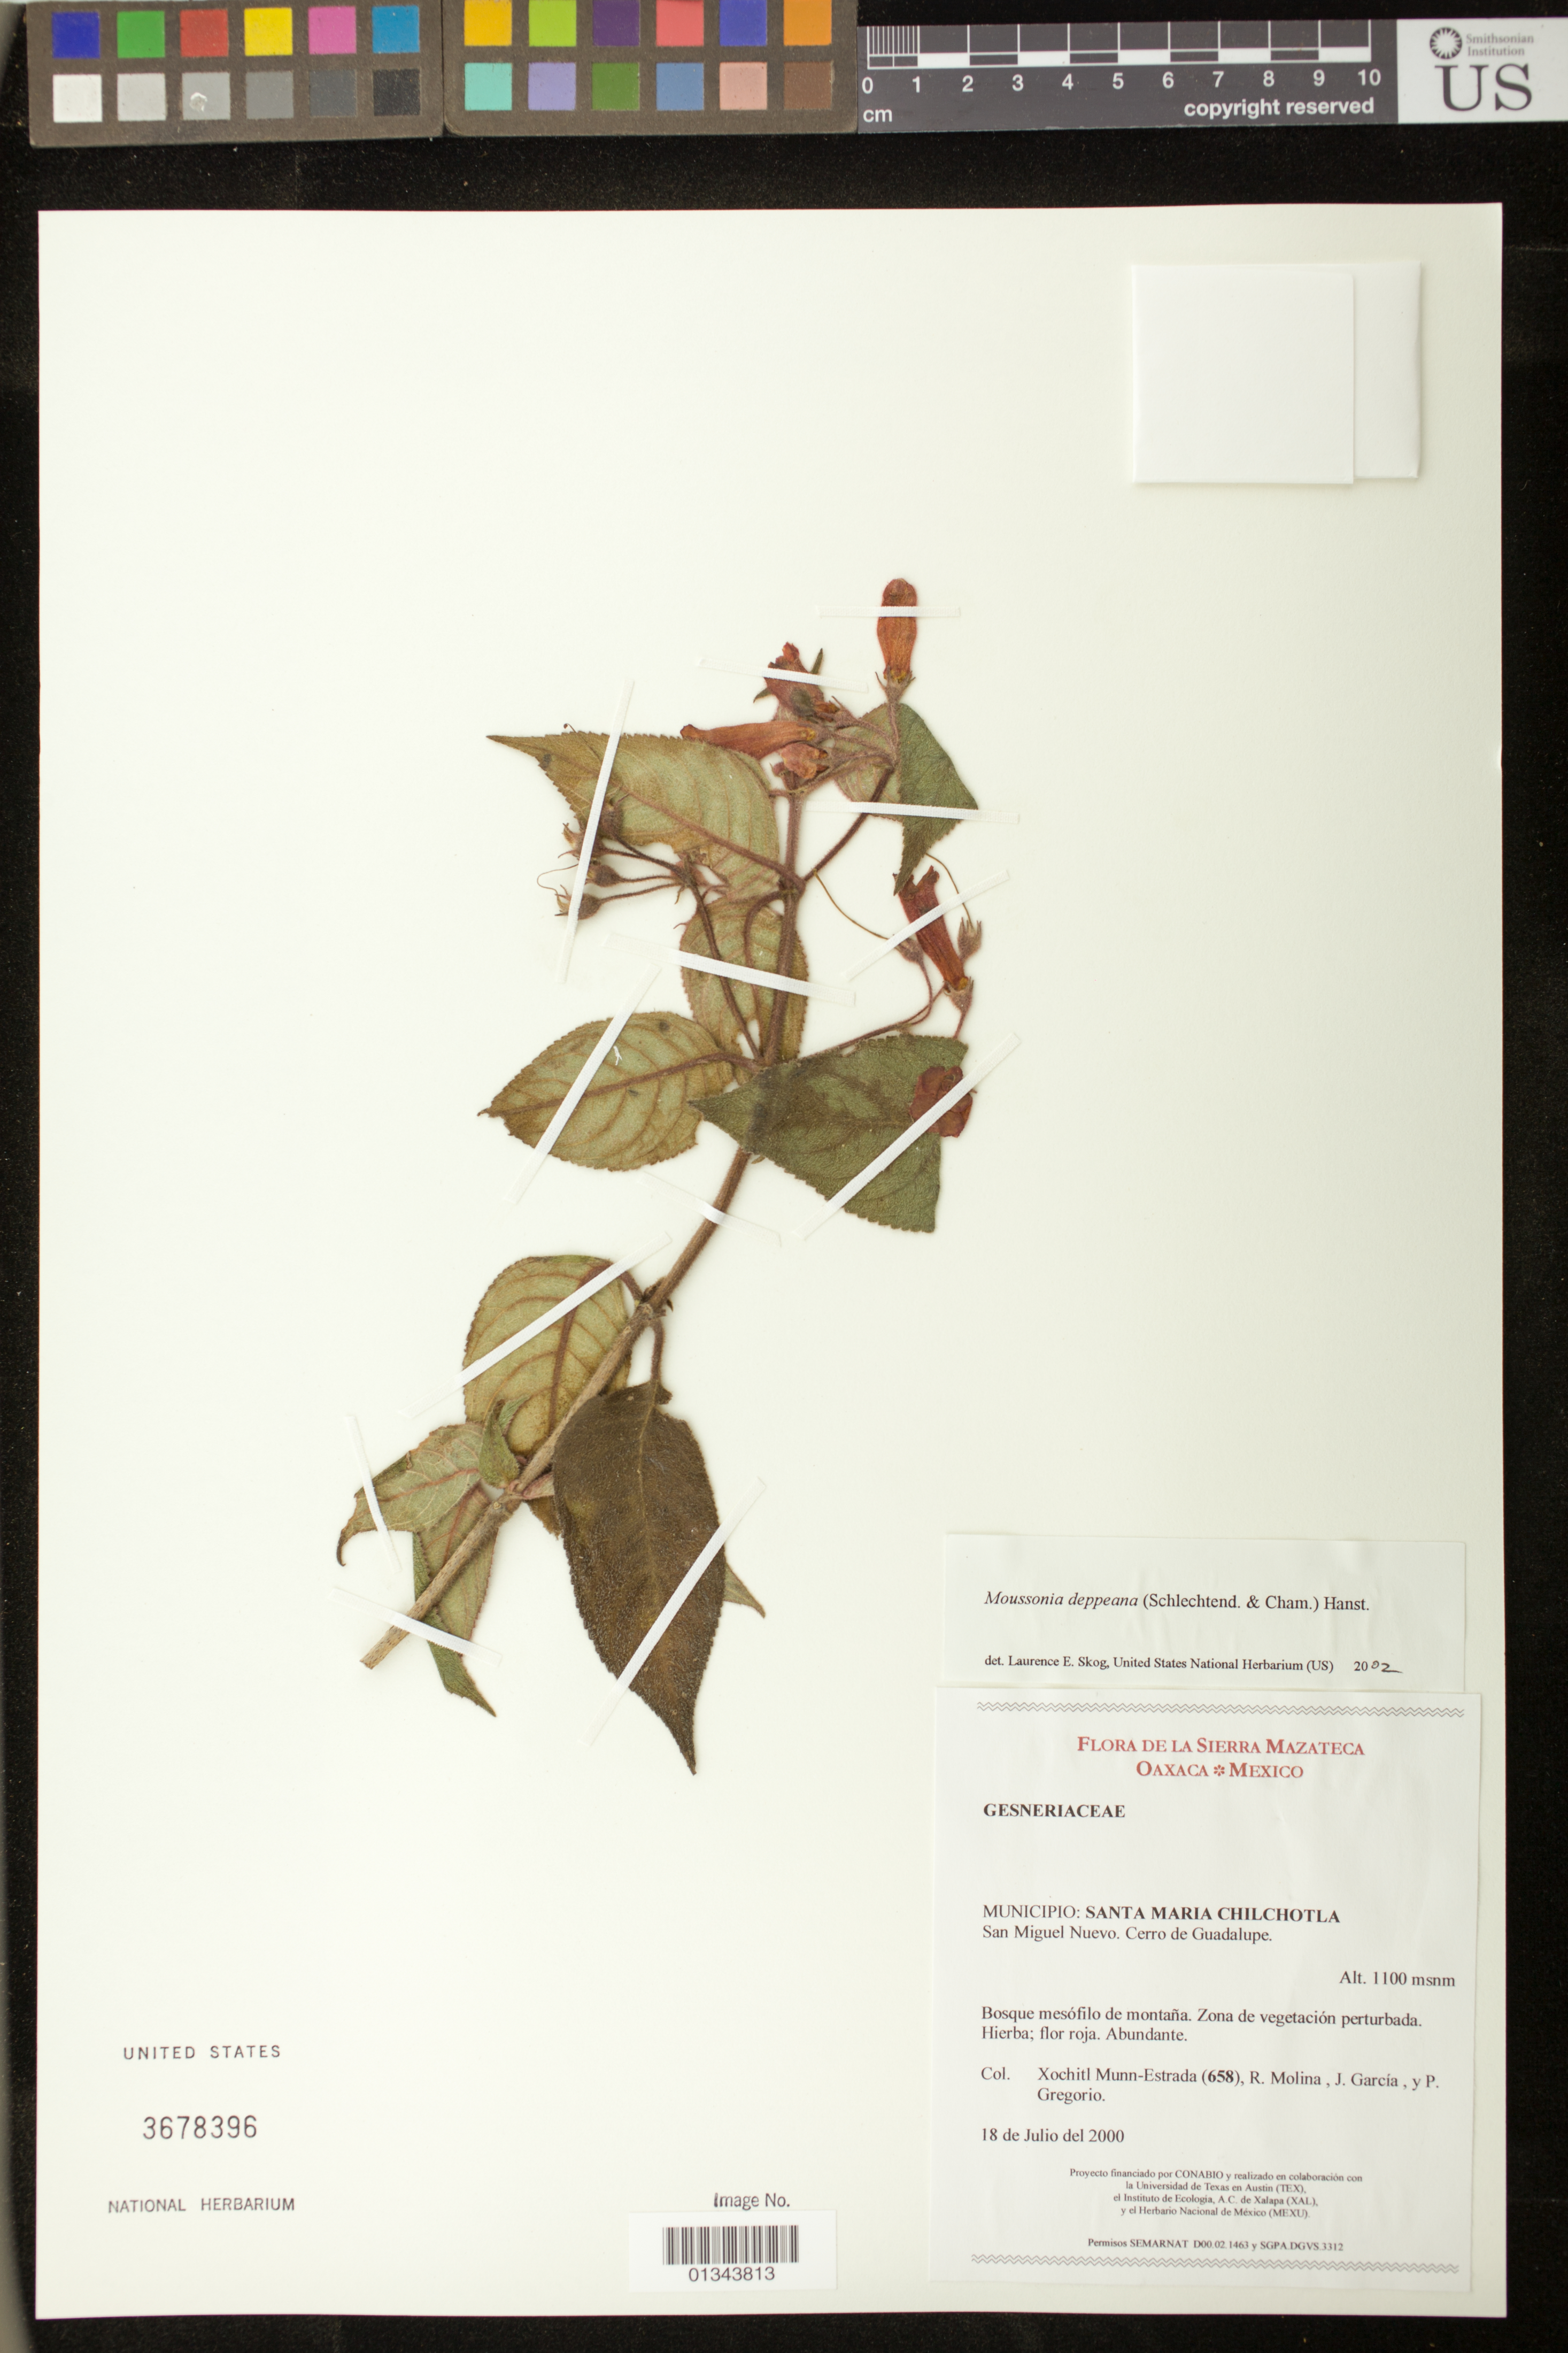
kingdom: Plantae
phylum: Tracheophyta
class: Magnoliopsida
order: Lamiales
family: Gesneriaceae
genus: Moussonia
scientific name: Moussonia deppeana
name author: (Schltdl. & Cham.) Klotzsch ex Hanst.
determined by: Skog, Laurence E.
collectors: X. Munn-Estrada, R. Molina, J. García & P. Gregório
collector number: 658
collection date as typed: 18 de Julio del 2000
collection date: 2000-07-18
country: Mexico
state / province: Oaxaca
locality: Santa Maria Chilchotla, San Miguel Nuevo. Cerro de Guadalupe.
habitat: Bosque mesofilo de montana. Zona de vegetacion perturbada.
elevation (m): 1100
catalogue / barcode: US 3678396